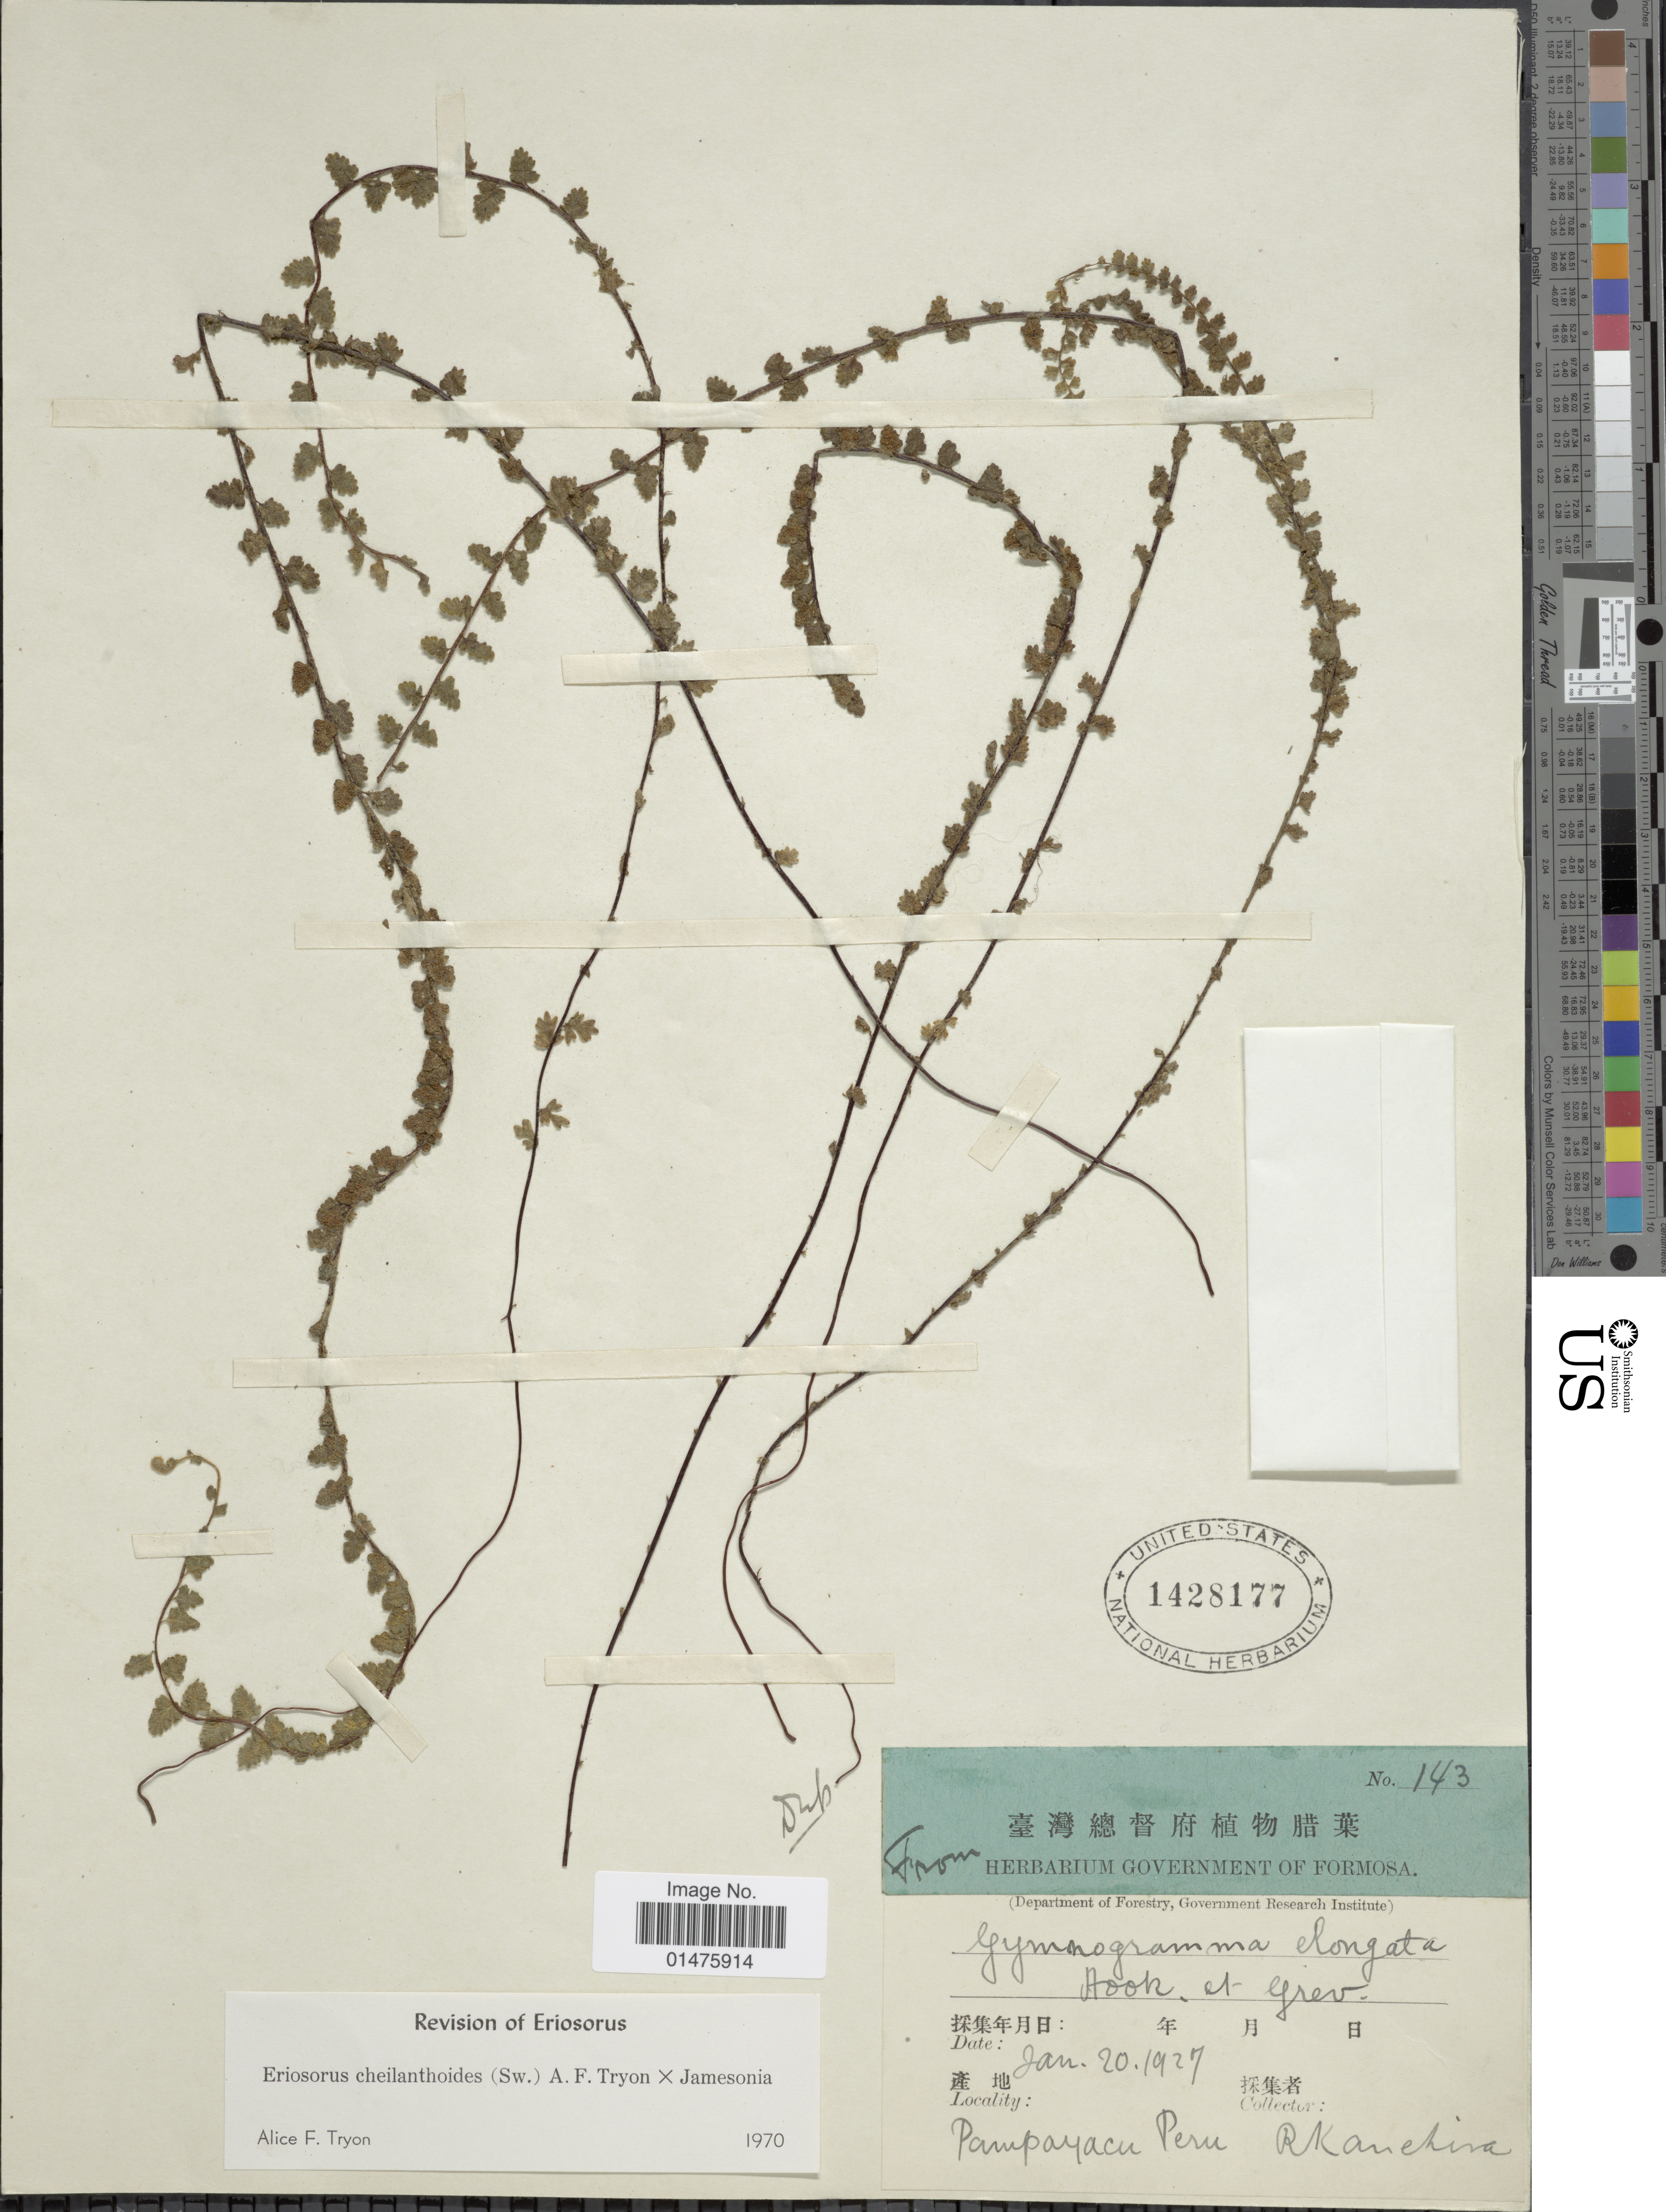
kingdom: Plantae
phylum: Tracheophyta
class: Polypodiopsida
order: Polypodiales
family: Pteridaceae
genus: Jamesonia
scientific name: Jamesonia cheilanthoides x J. jamesonia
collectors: R. Kanehira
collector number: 143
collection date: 1927-01-20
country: Peru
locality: Pampayacu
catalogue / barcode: US 1428177